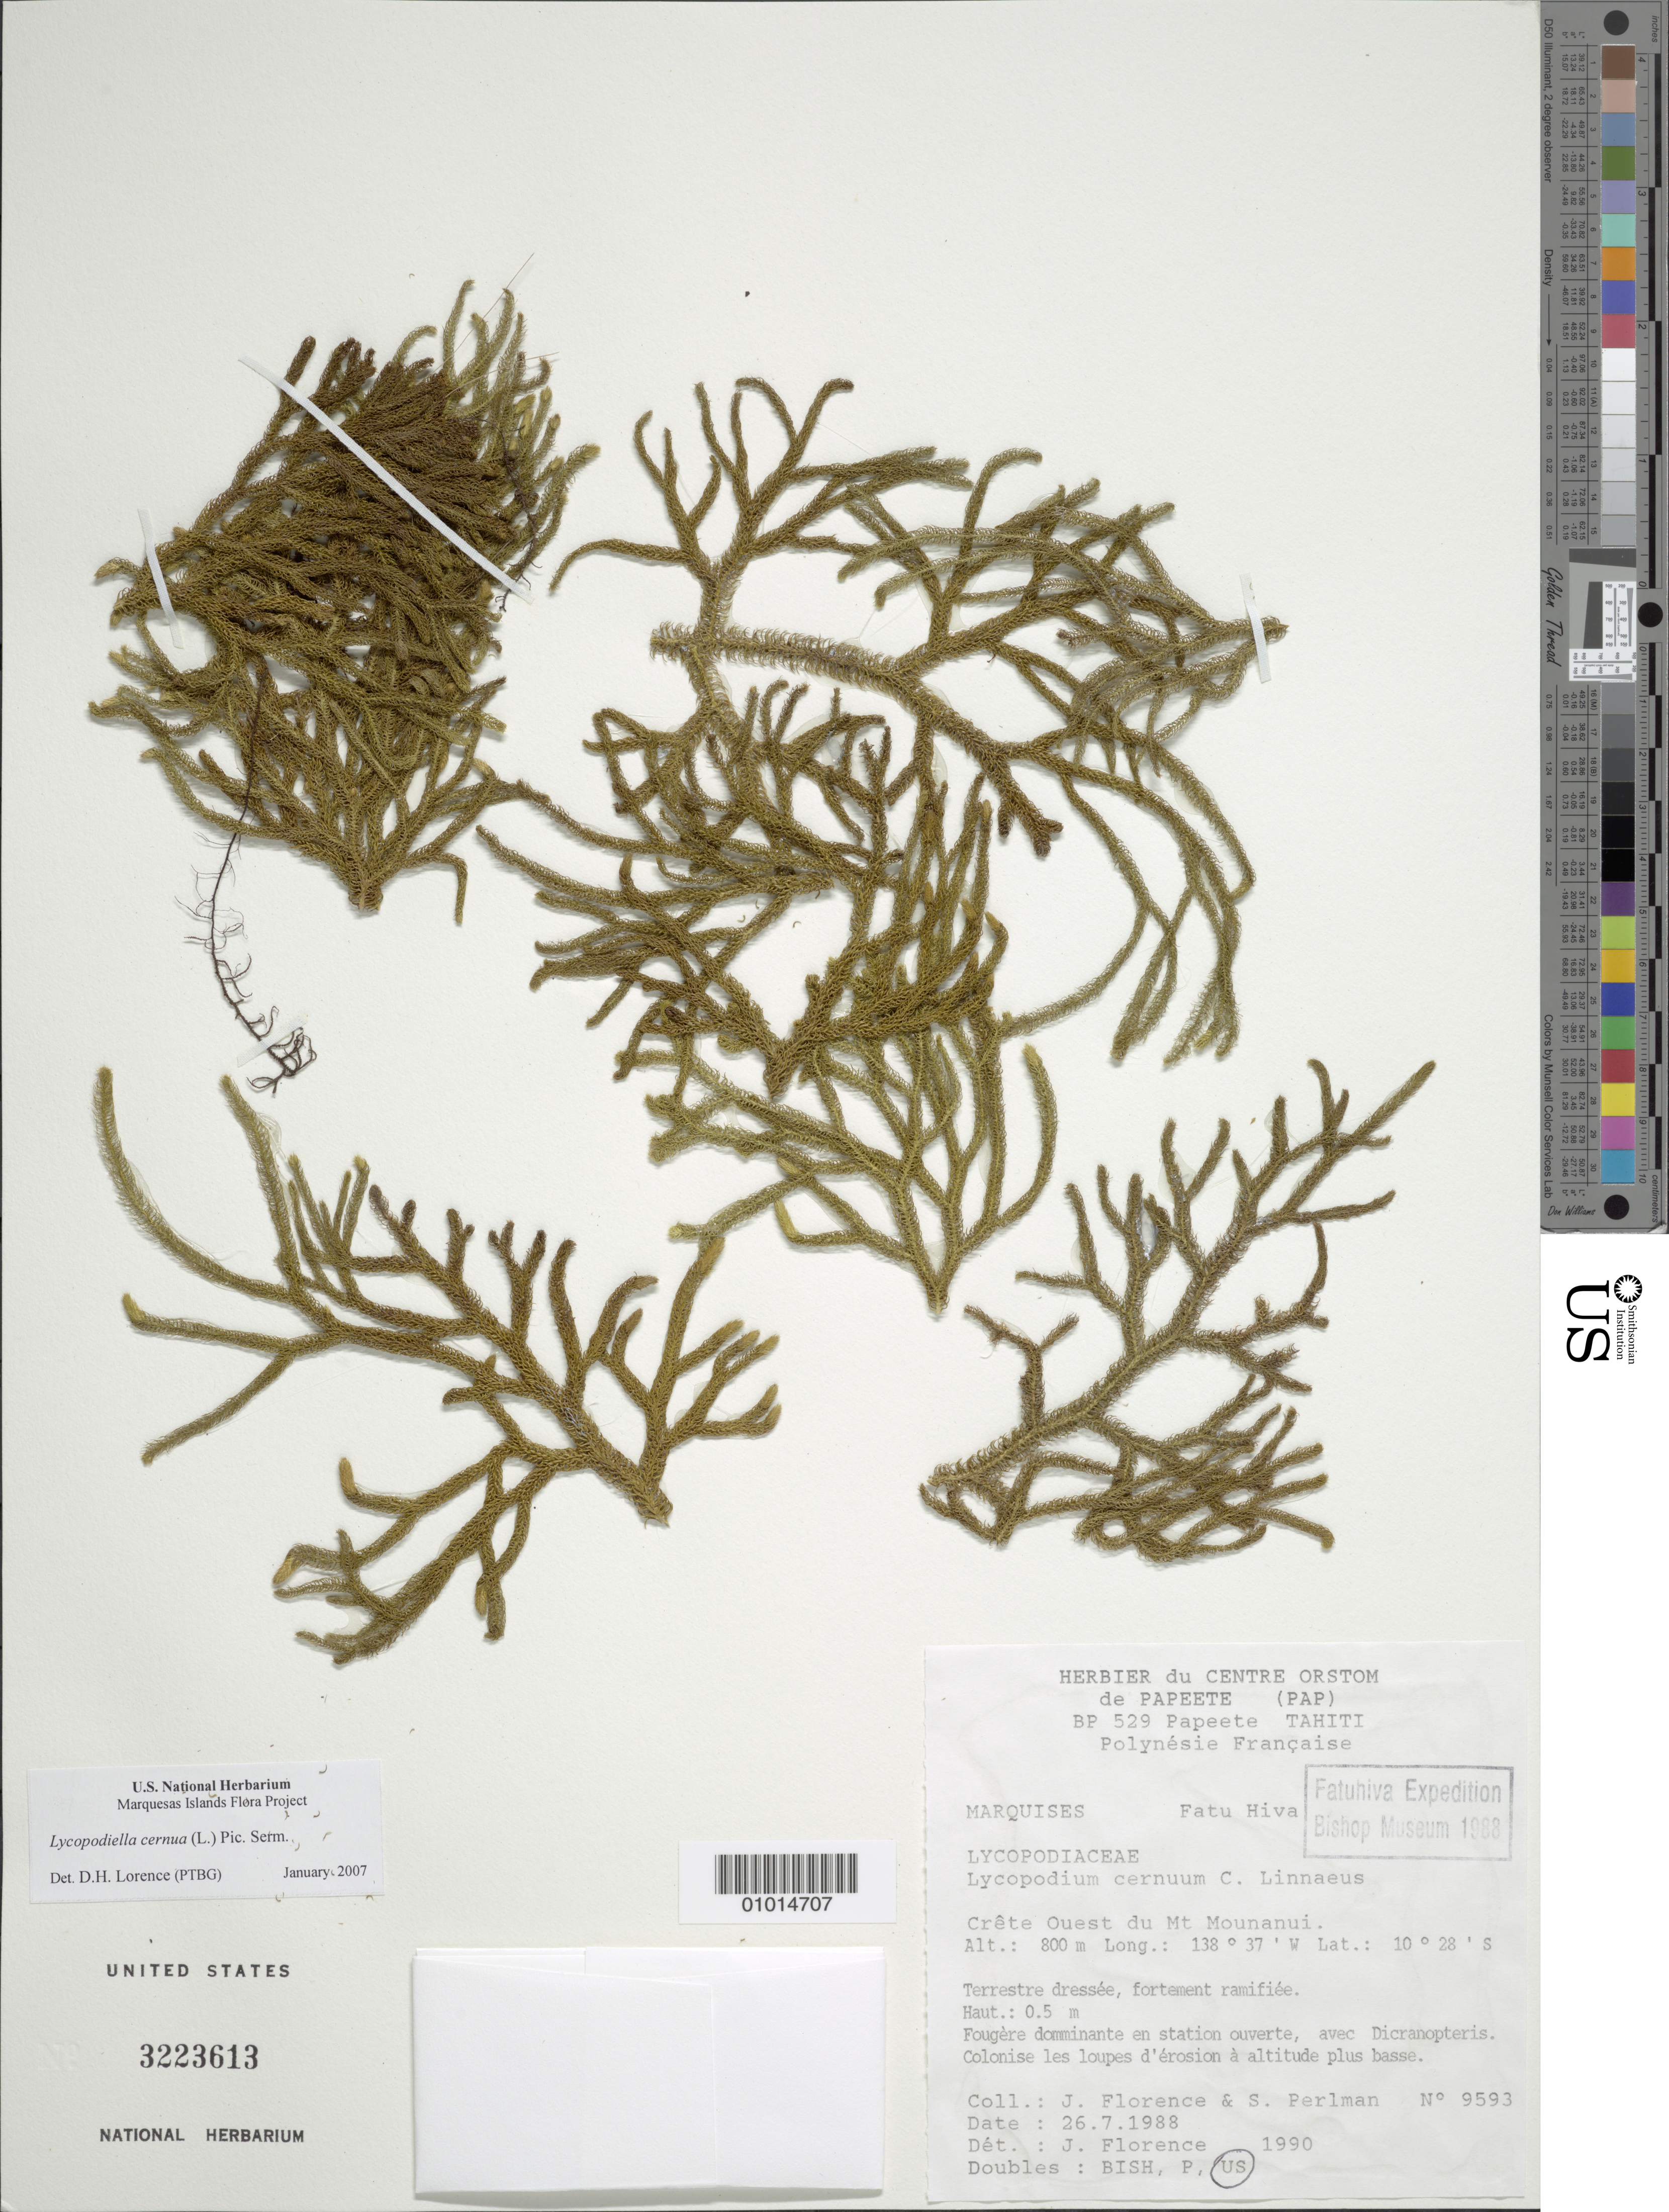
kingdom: Plantae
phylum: Tracheophyta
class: Lycopodiopsida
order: Lycopodiales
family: Lycopodiaceae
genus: Palhinhaea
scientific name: Palhinhaea cernua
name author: (L.) Vasc. & Franco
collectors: J. Florence & S. P. Perlman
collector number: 9593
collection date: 1988-07-26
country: French Polynesia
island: Fatu Hiva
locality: Crête W du Mt. Mounanui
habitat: Fougère dominante en station ouverte, avec Dicranopteris. Colonise les loupes d'érosion à altitude plus basse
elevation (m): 800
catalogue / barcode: US 3223616